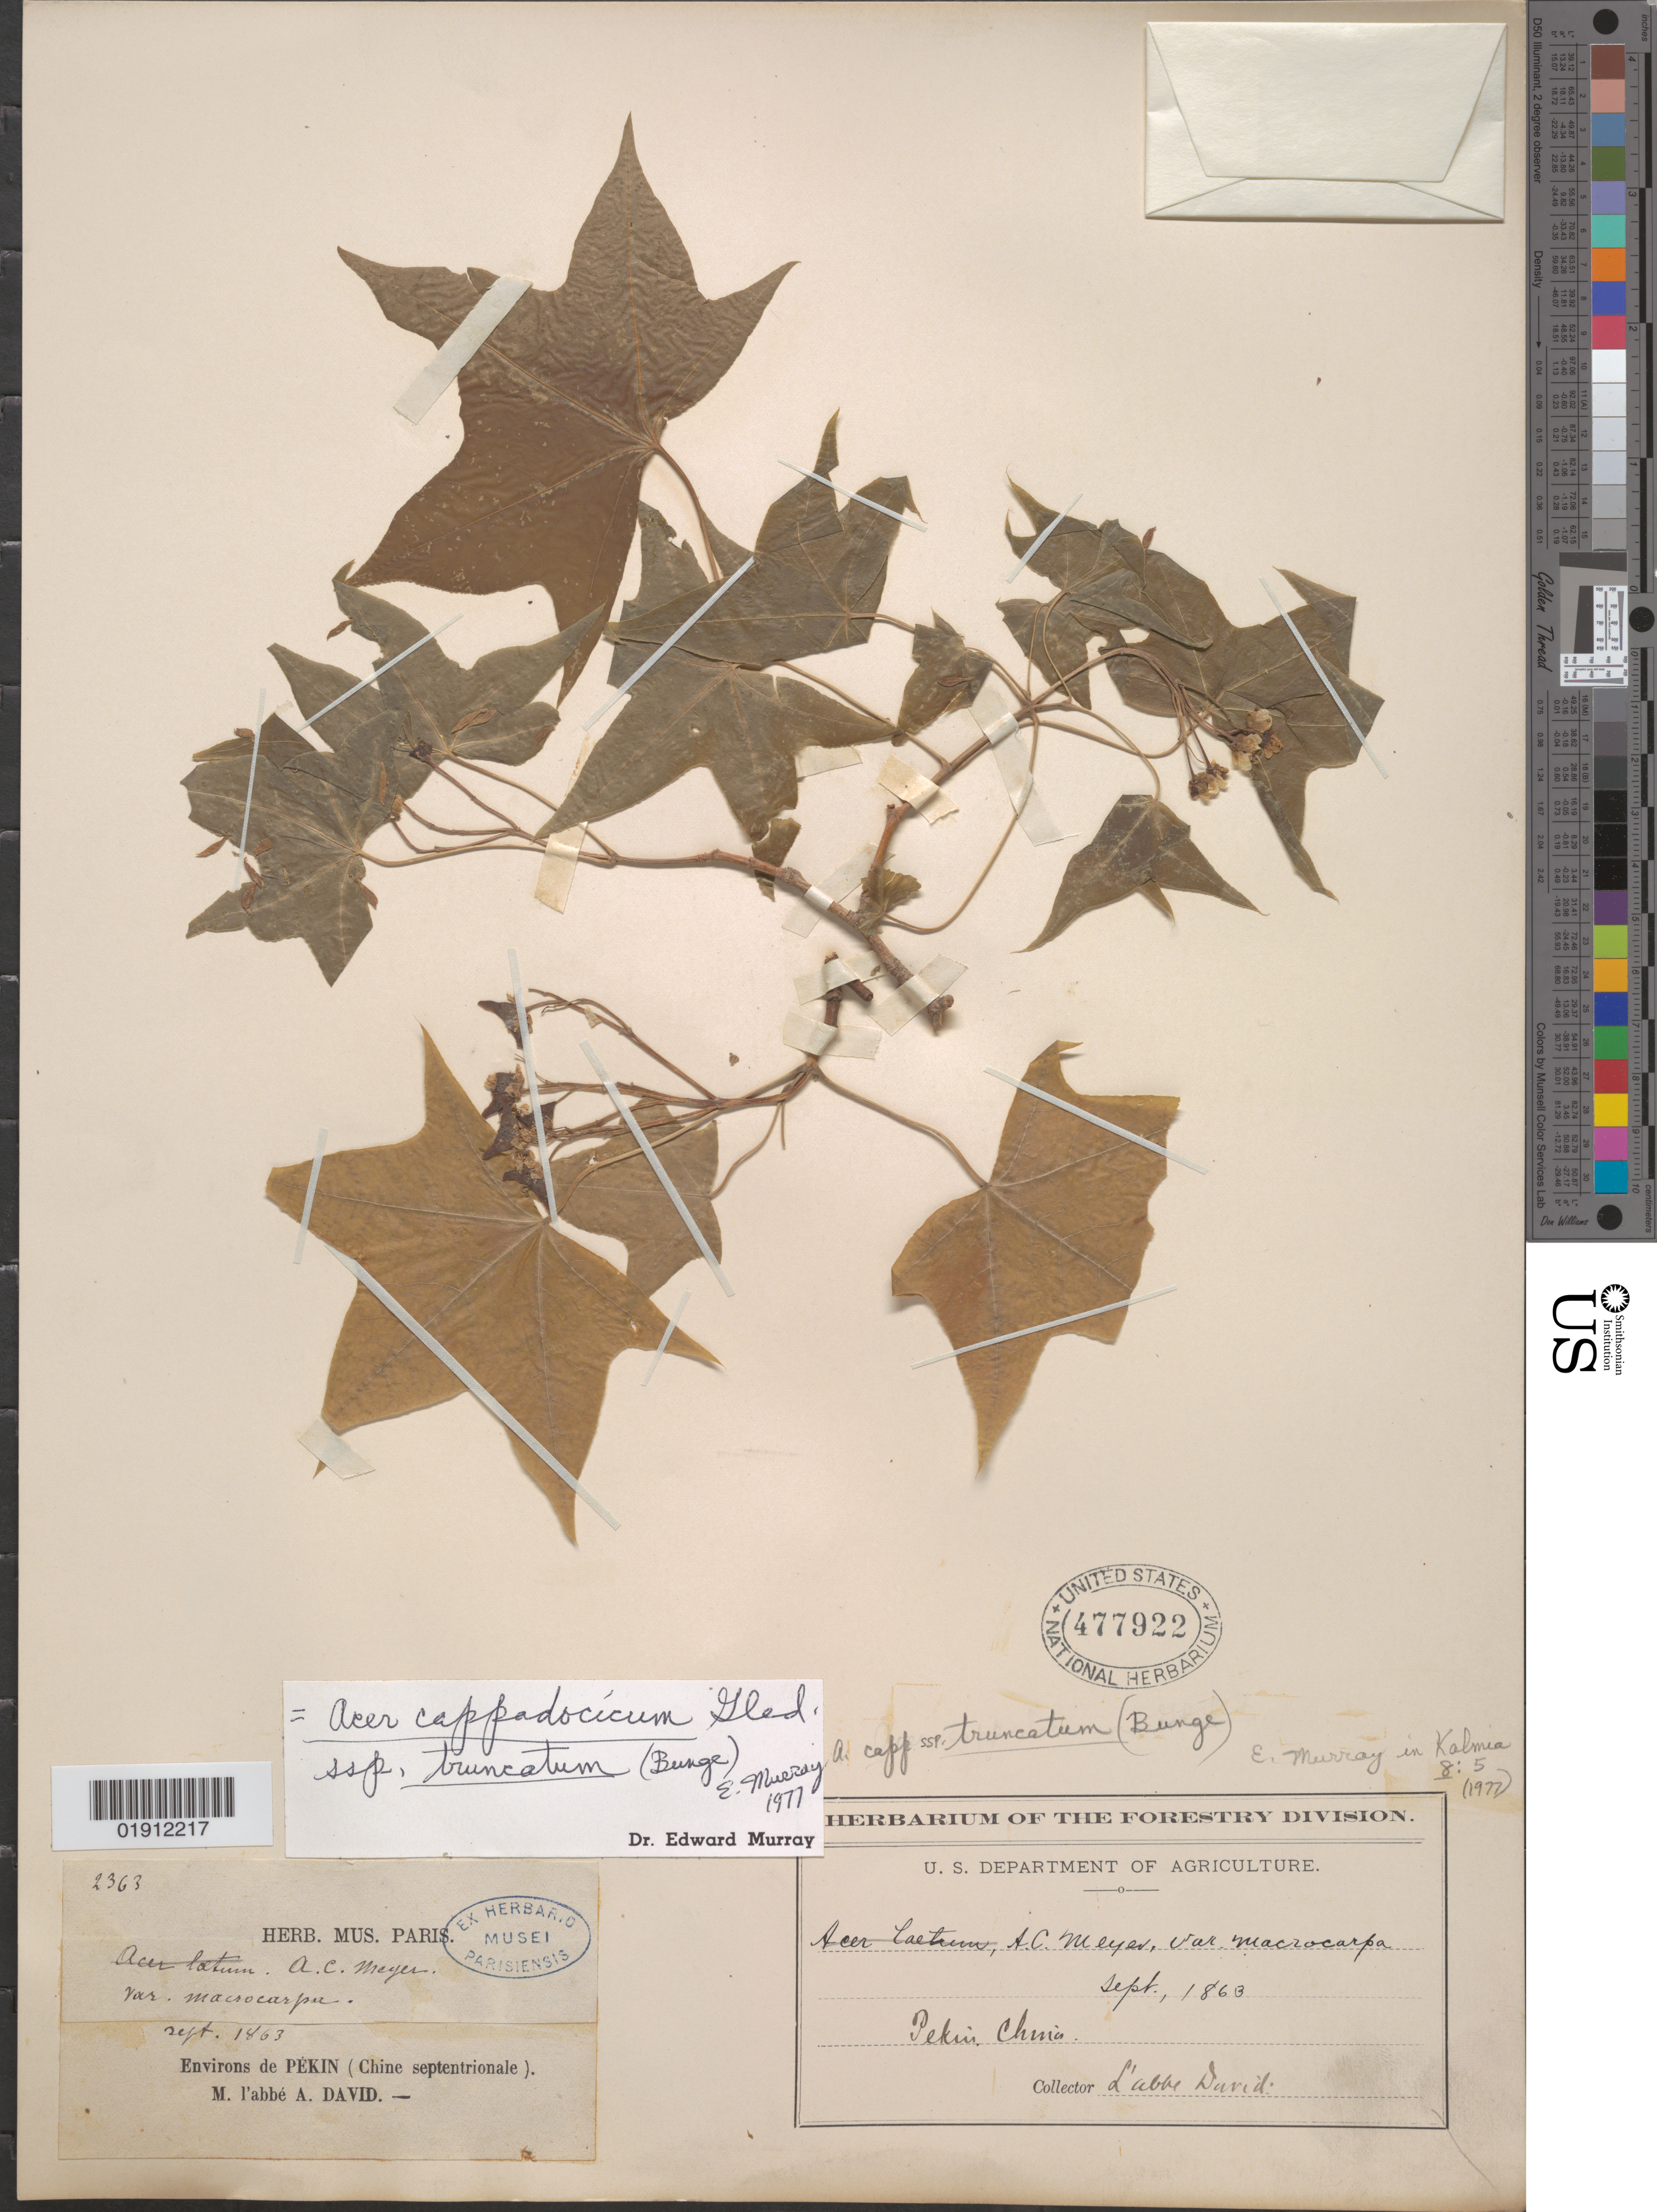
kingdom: Plantae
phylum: Tracheophyta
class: Magnoliopsida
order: Sapindales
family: Sapindaceae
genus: Acer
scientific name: Acer cappadocicum subsp. truncatum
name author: (Bunge) A.E. Murray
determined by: Murray, Edward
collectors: M. David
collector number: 2363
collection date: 1863-09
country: China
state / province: Beijing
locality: Peking [Beijing] environs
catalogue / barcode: US 477922